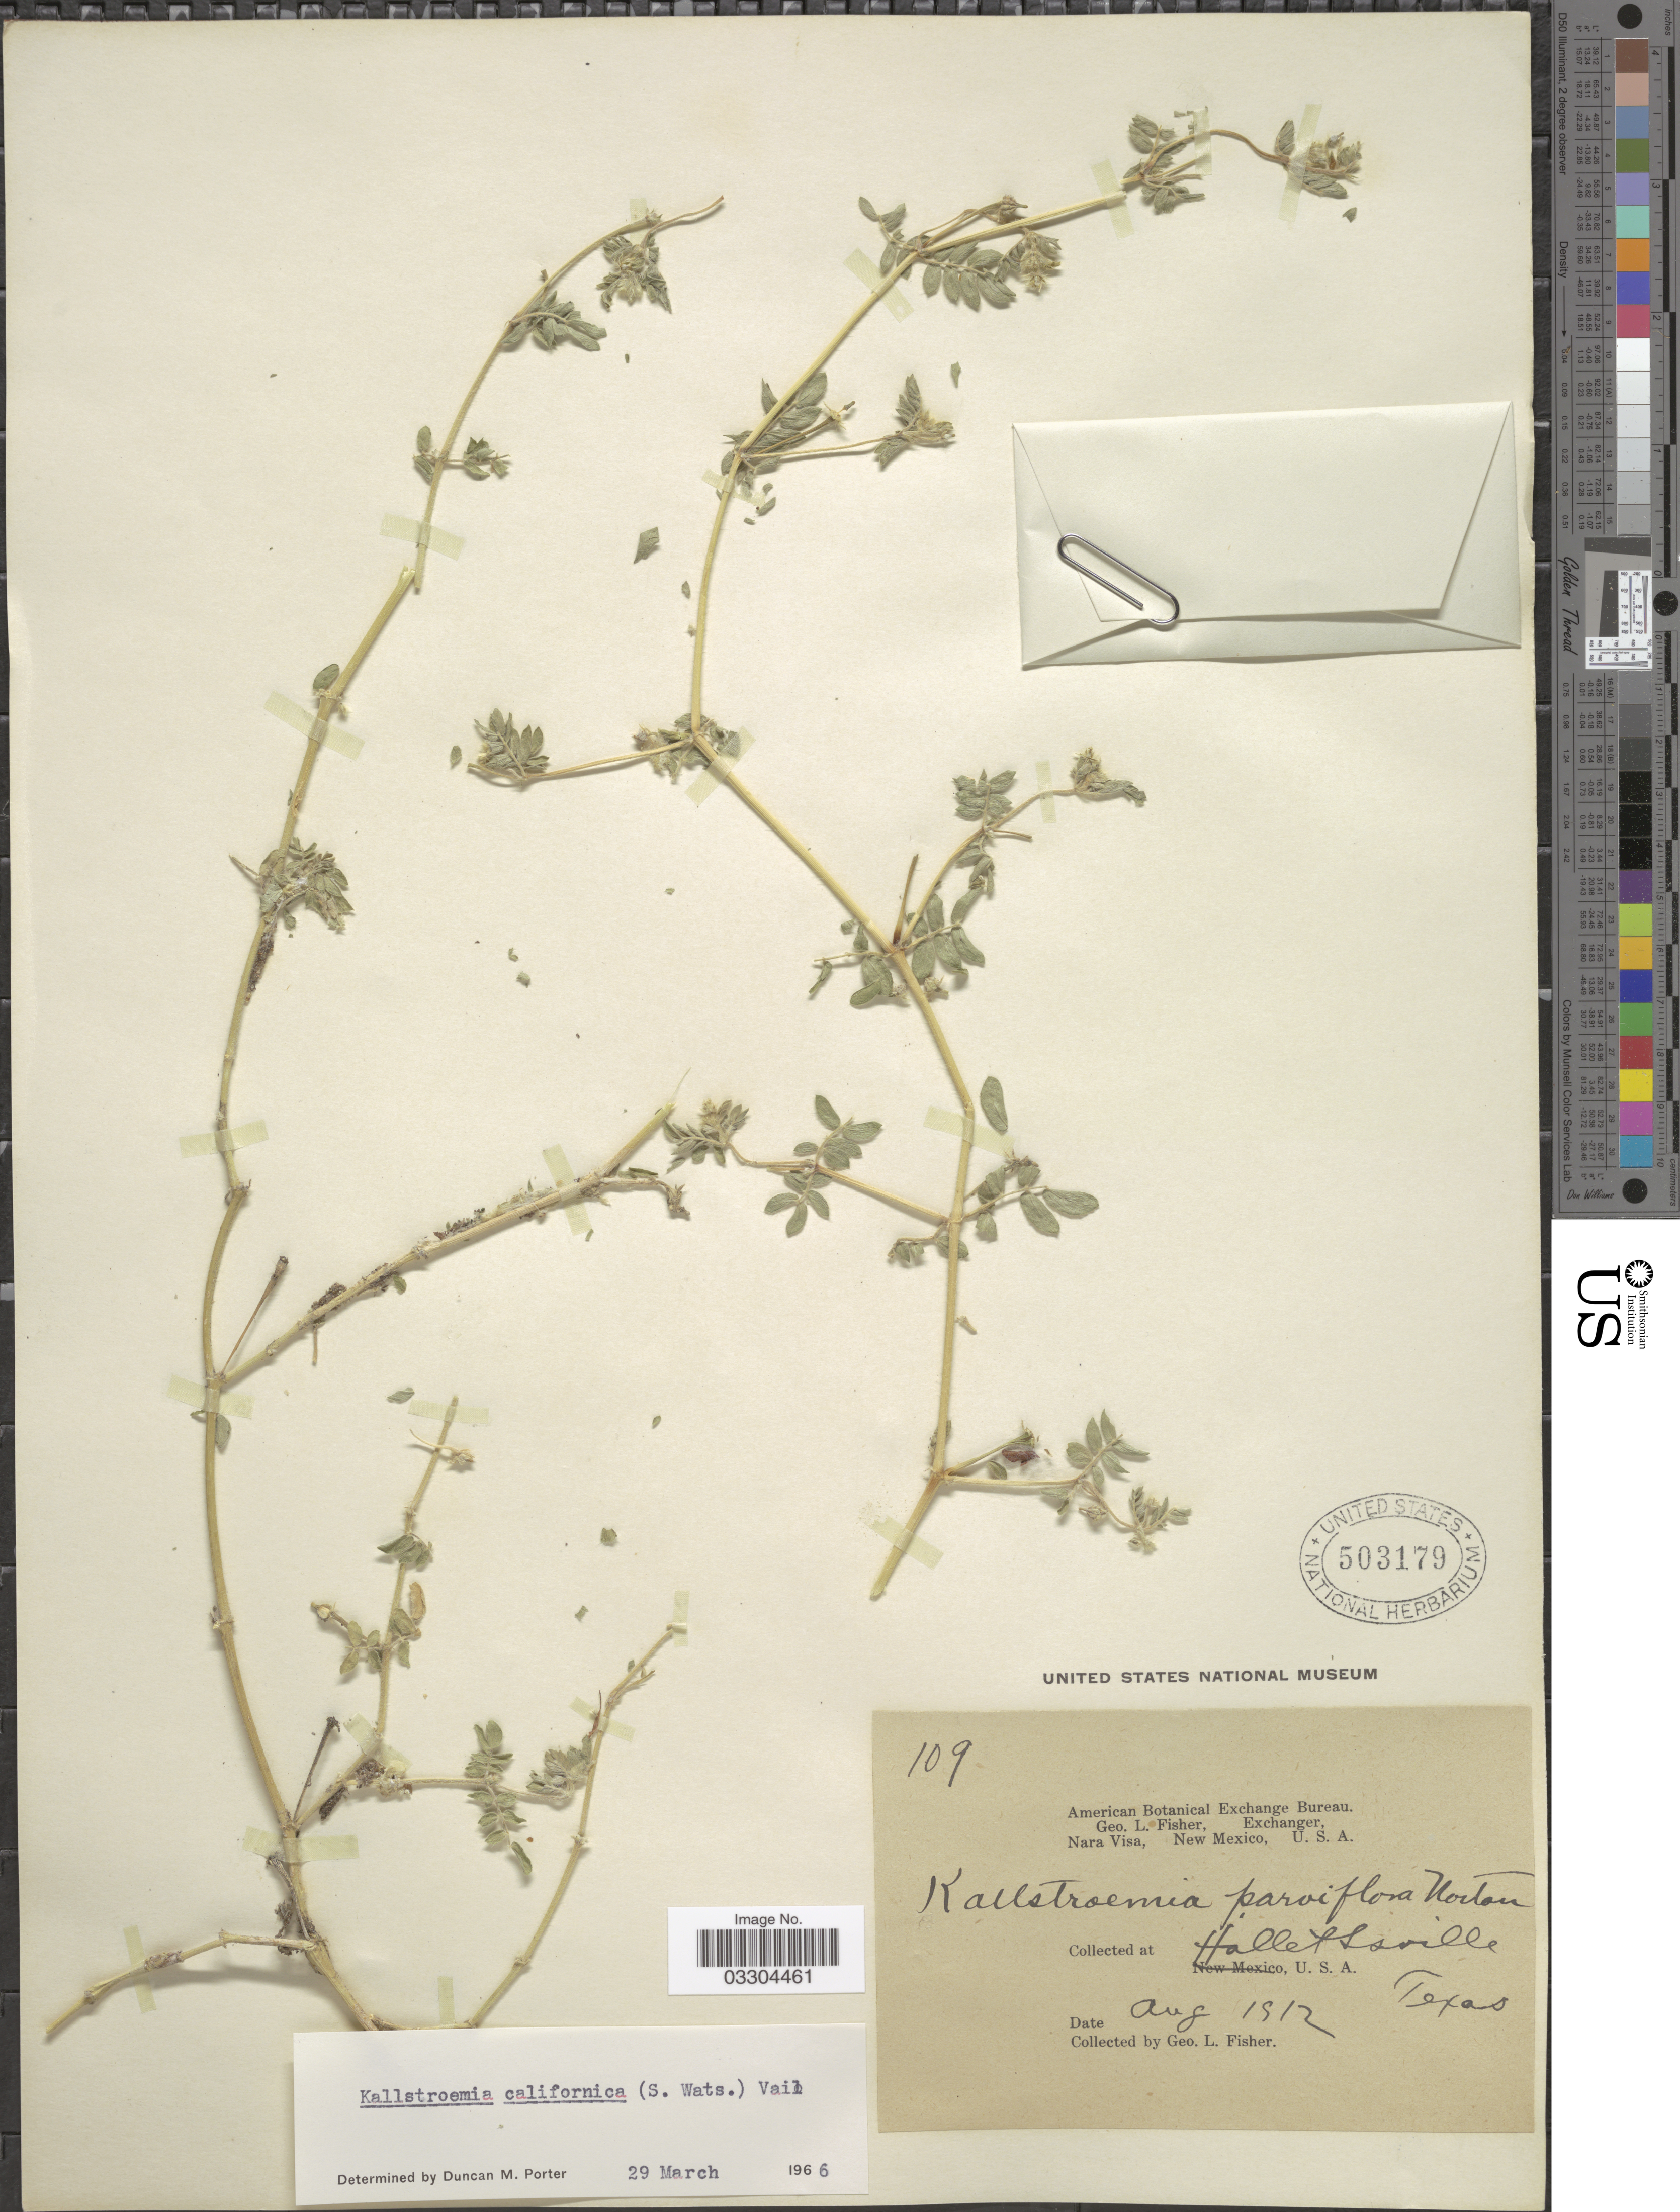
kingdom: Plantae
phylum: Tracheophyta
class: Magnoliopsida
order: Zygophyllales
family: Zygophyllaceae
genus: Kallstroemia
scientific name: Kallstroemia californica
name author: (S. Watson) Vail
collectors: G. L. Fisher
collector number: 109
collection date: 1912-08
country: United States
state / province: Texas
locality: Hallettsville, U.S.A.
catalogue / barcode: US 503179